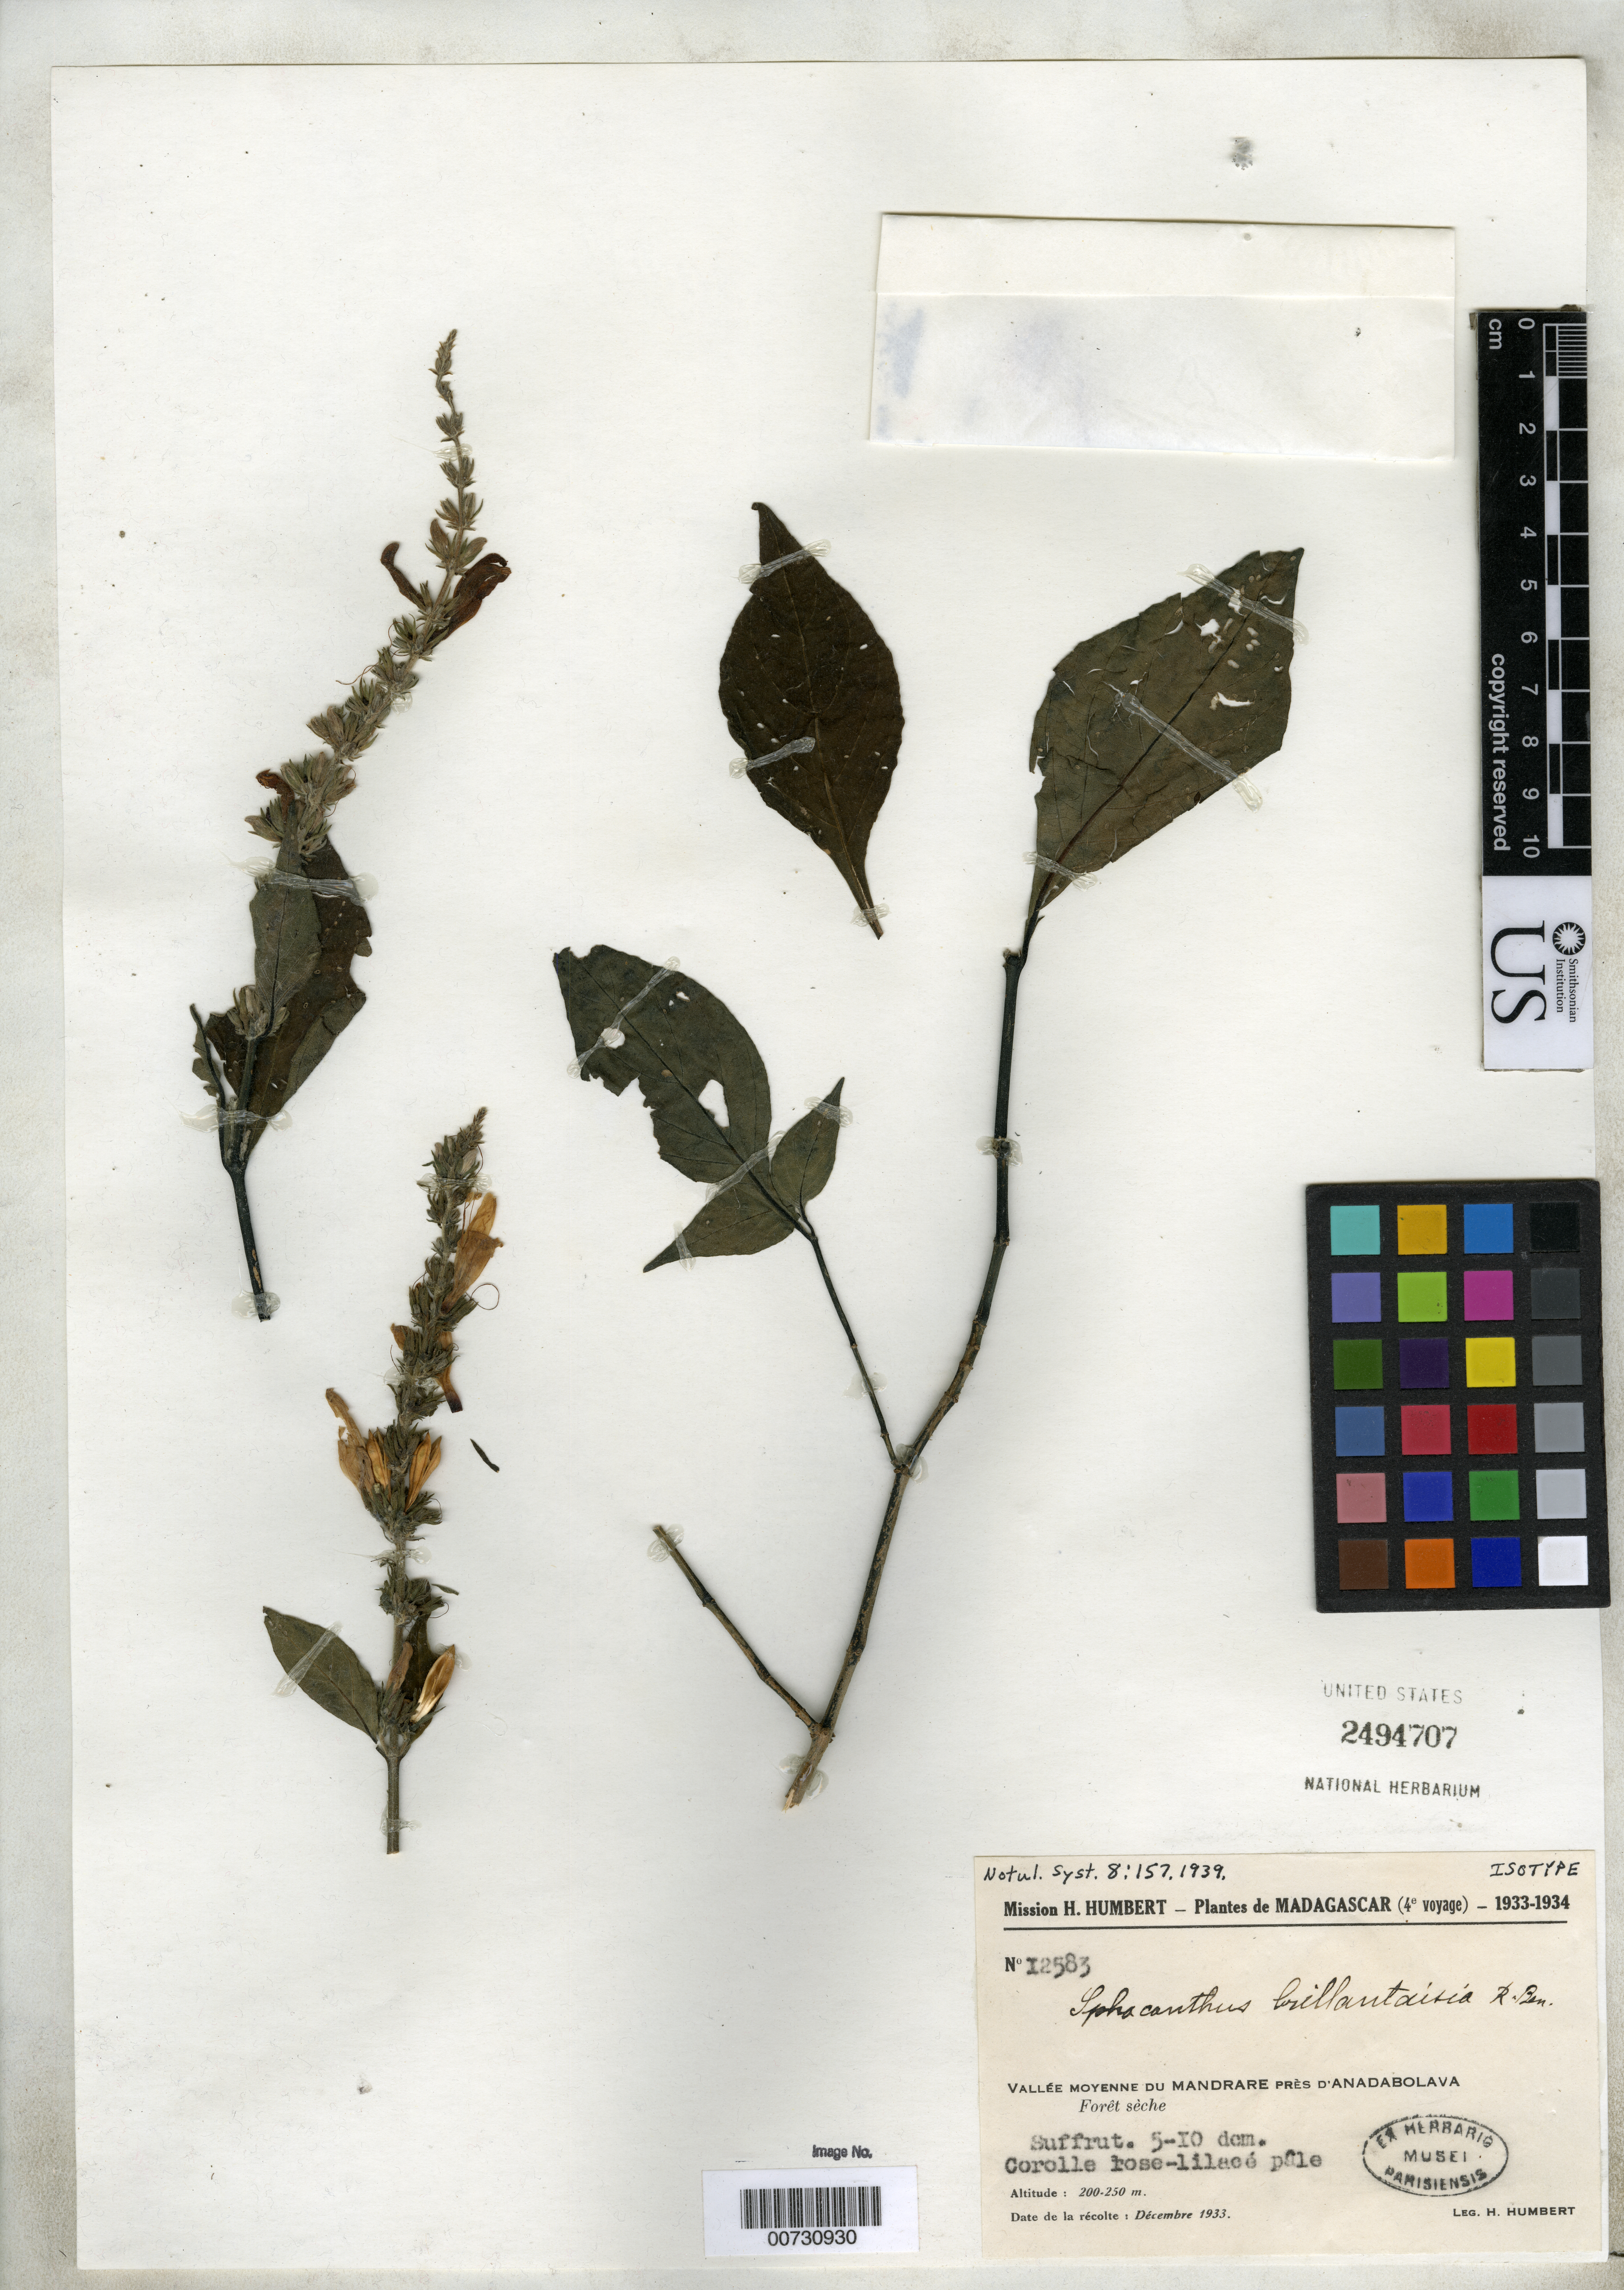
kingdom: Plantae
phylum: Tracheophyta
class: Magnoliopsida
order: Lamiales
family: Acanthaceae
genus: Sphacanthus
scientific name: Sphacanthus brillantaisia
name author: Benoist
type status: Isotype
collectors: H. Humbert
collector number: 12583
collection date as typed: Dec 1933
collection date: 1933-12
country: Madagascar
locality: Vallée moyenne du Mandrare près d'Anadabolava.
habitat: Forêt sèche.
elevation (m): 200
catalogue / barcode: US 2494707